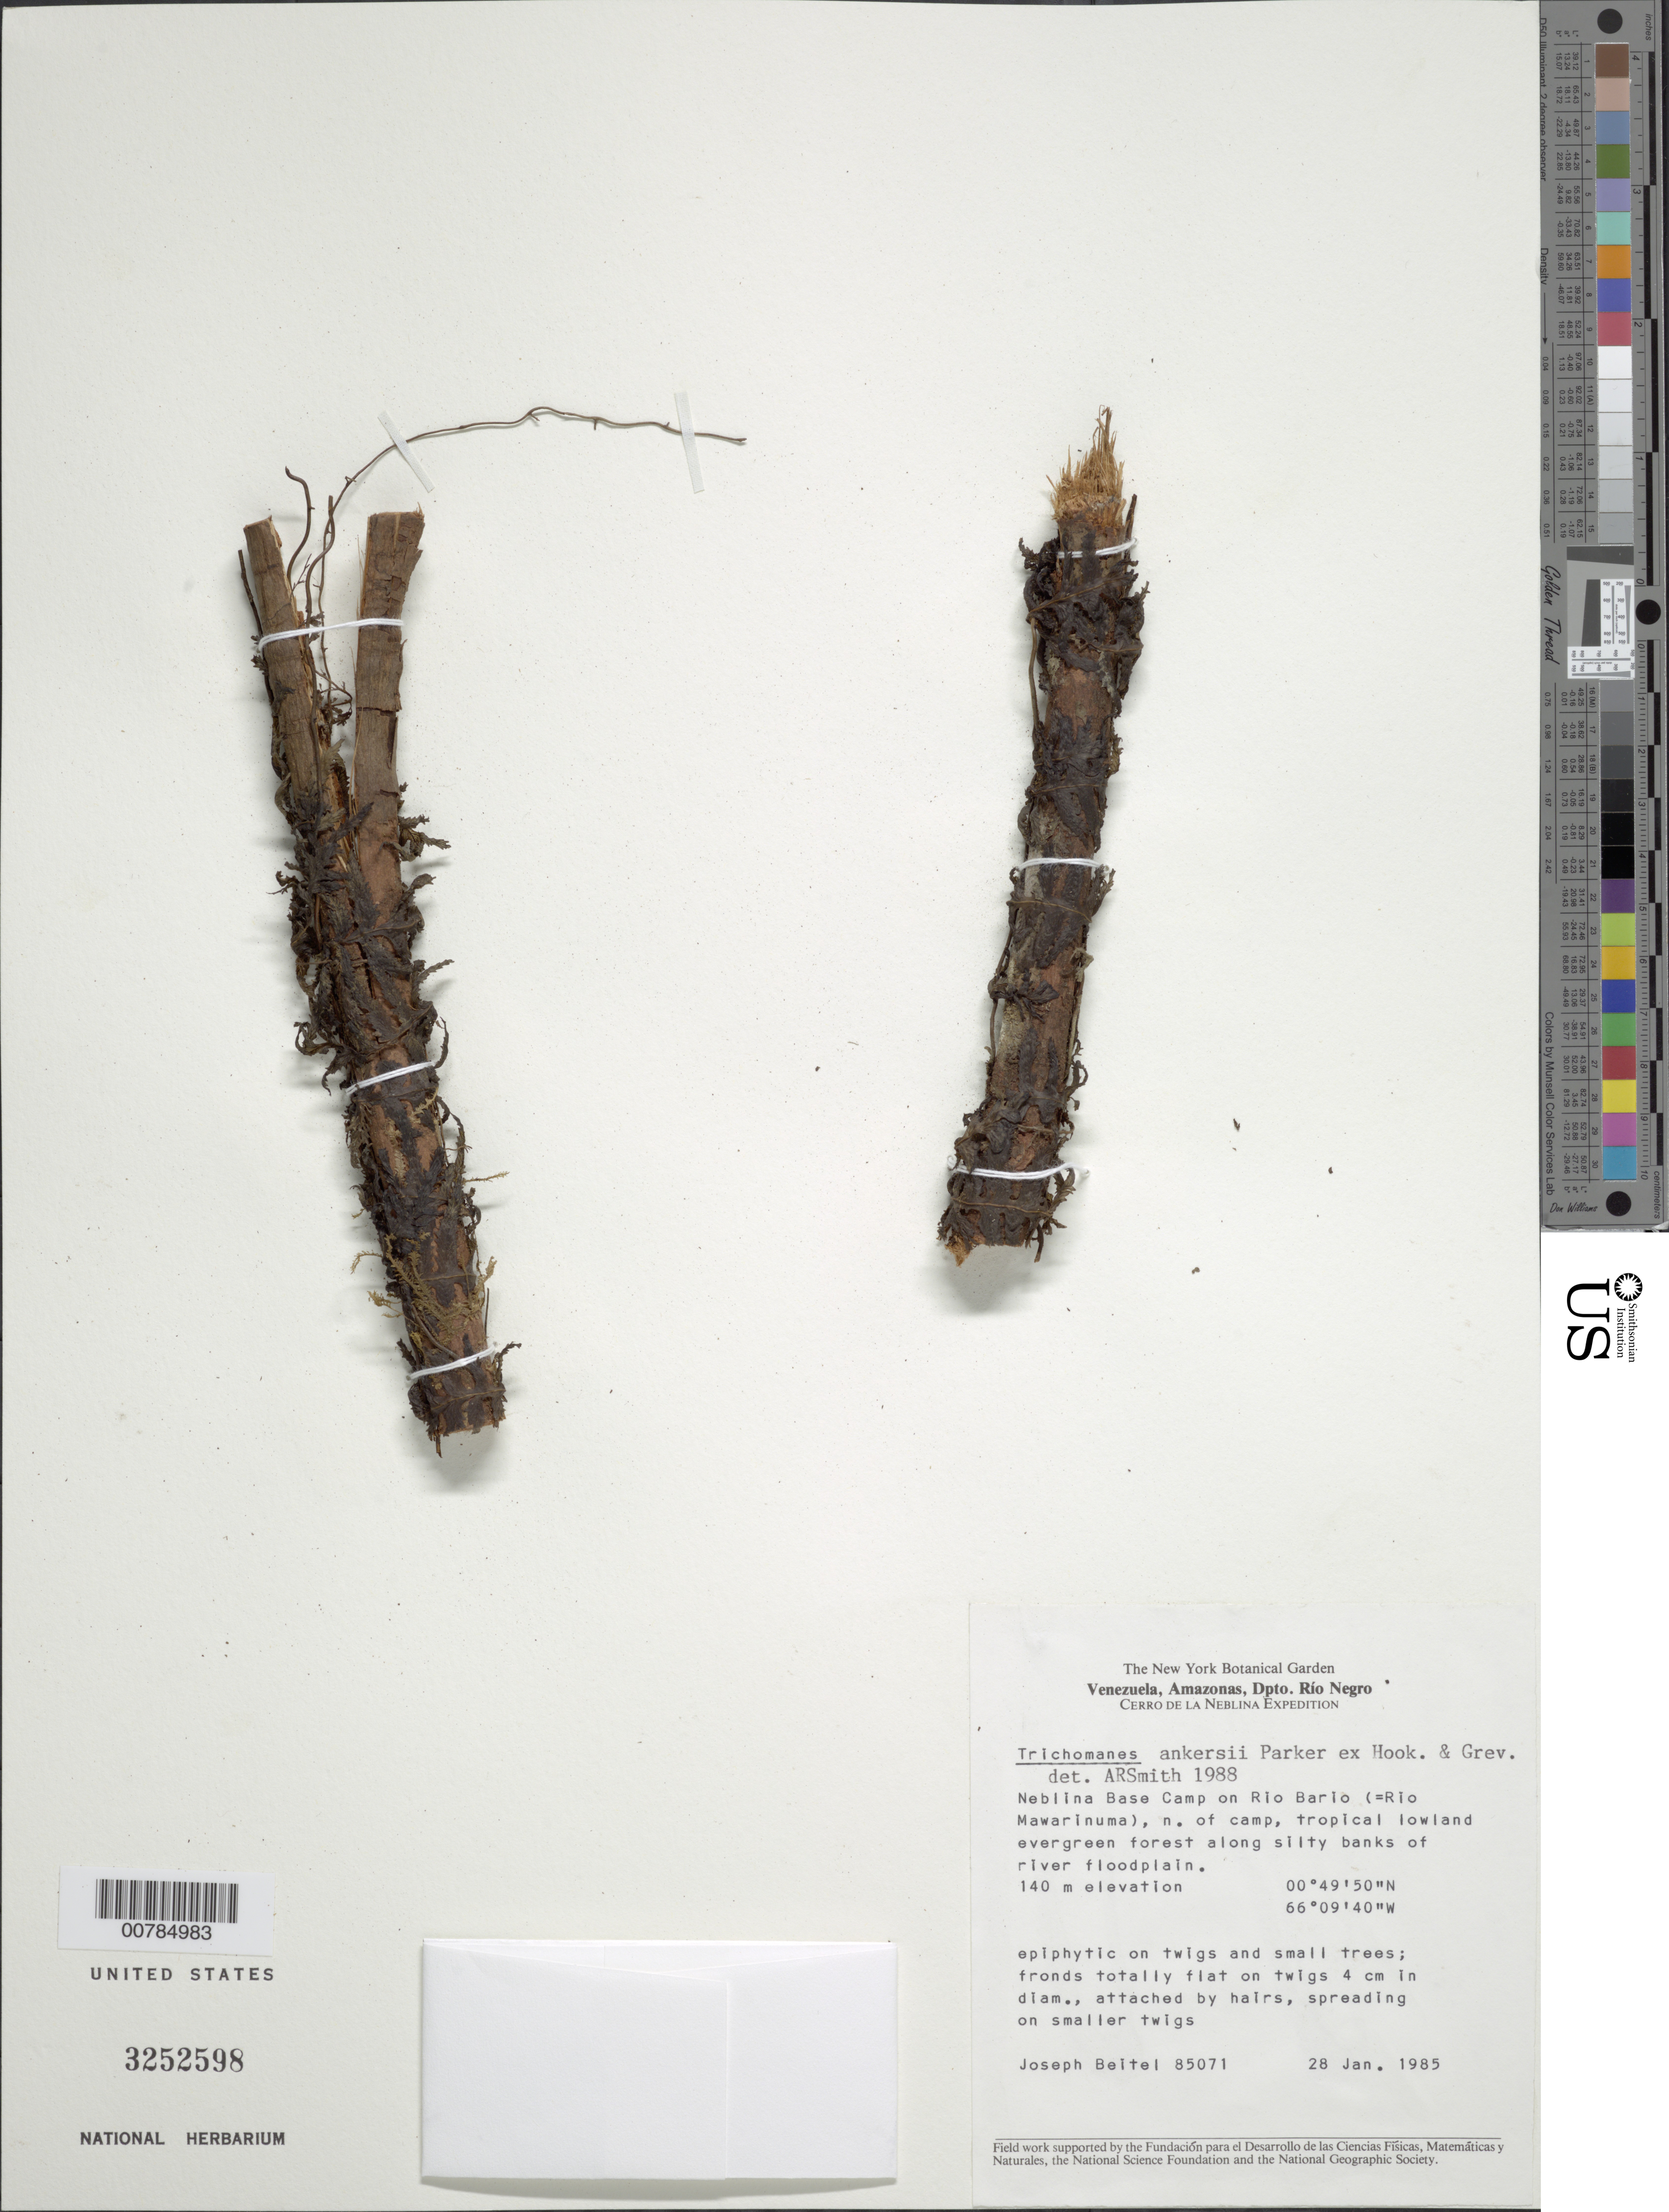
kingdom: Plantae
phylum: Tracheophyta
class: Polypodiopsida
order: Hymenophyllales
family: Hymenophyllaceae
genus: Trichomanes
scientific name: Trichomanes ankersii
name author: C. Parker ex Hook. & Grev.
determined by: Smith, Alan R., (UC)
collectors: J. M. Beitel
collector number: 85071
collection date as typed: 28-Jan-85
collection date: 1985-01-28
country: Venezuela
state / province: Amazonas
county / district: Río Negro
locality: Neblina Base Camp on Río Barío (= Río Mawarinuma), N of camp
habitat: Tropical lowland evergreen forest along silty banks of river floodplain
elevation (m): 140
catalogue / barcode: US 3252598